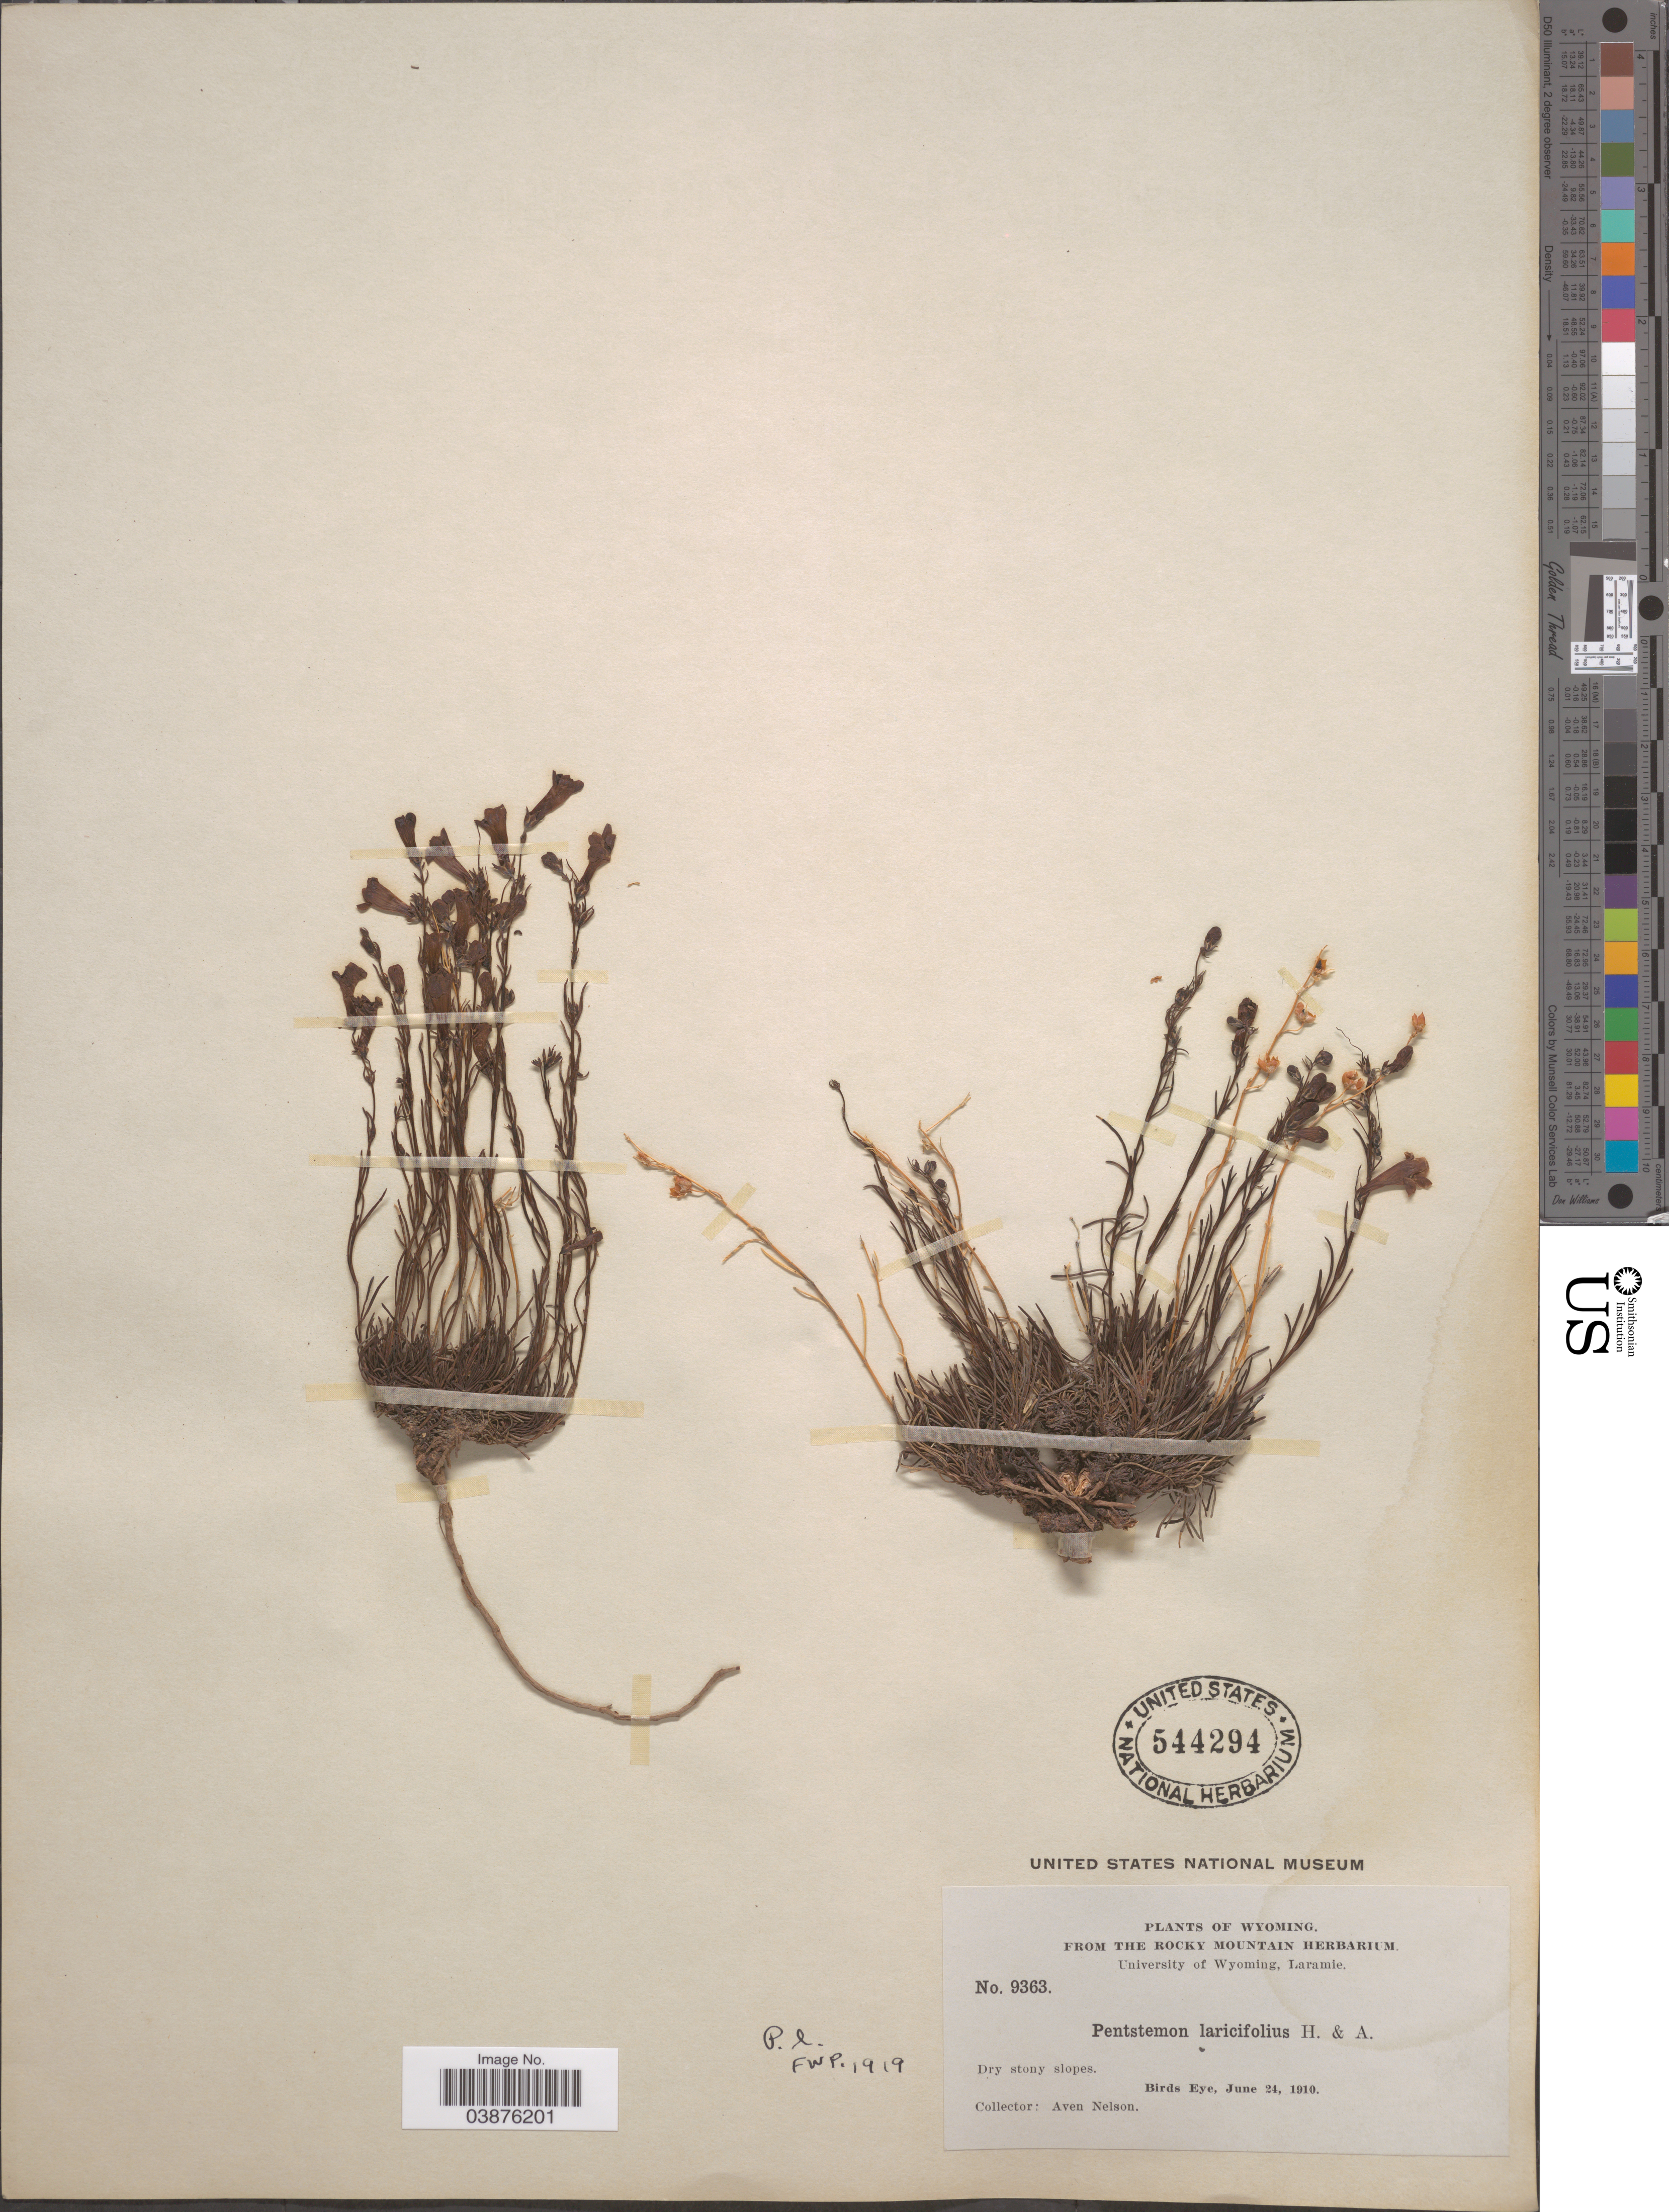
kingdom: Plantae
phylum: Tracheophyta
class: Magnoliopsida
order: Lamiales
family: Plantaginaceae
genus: Penstemon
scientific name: Penstemon laricifolius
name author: Hook. & Arn.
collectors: A. Nelson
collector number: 9363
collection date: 1910-06-24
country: United States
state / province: Wyoming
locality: Birds Eye.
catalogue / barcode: US 544294